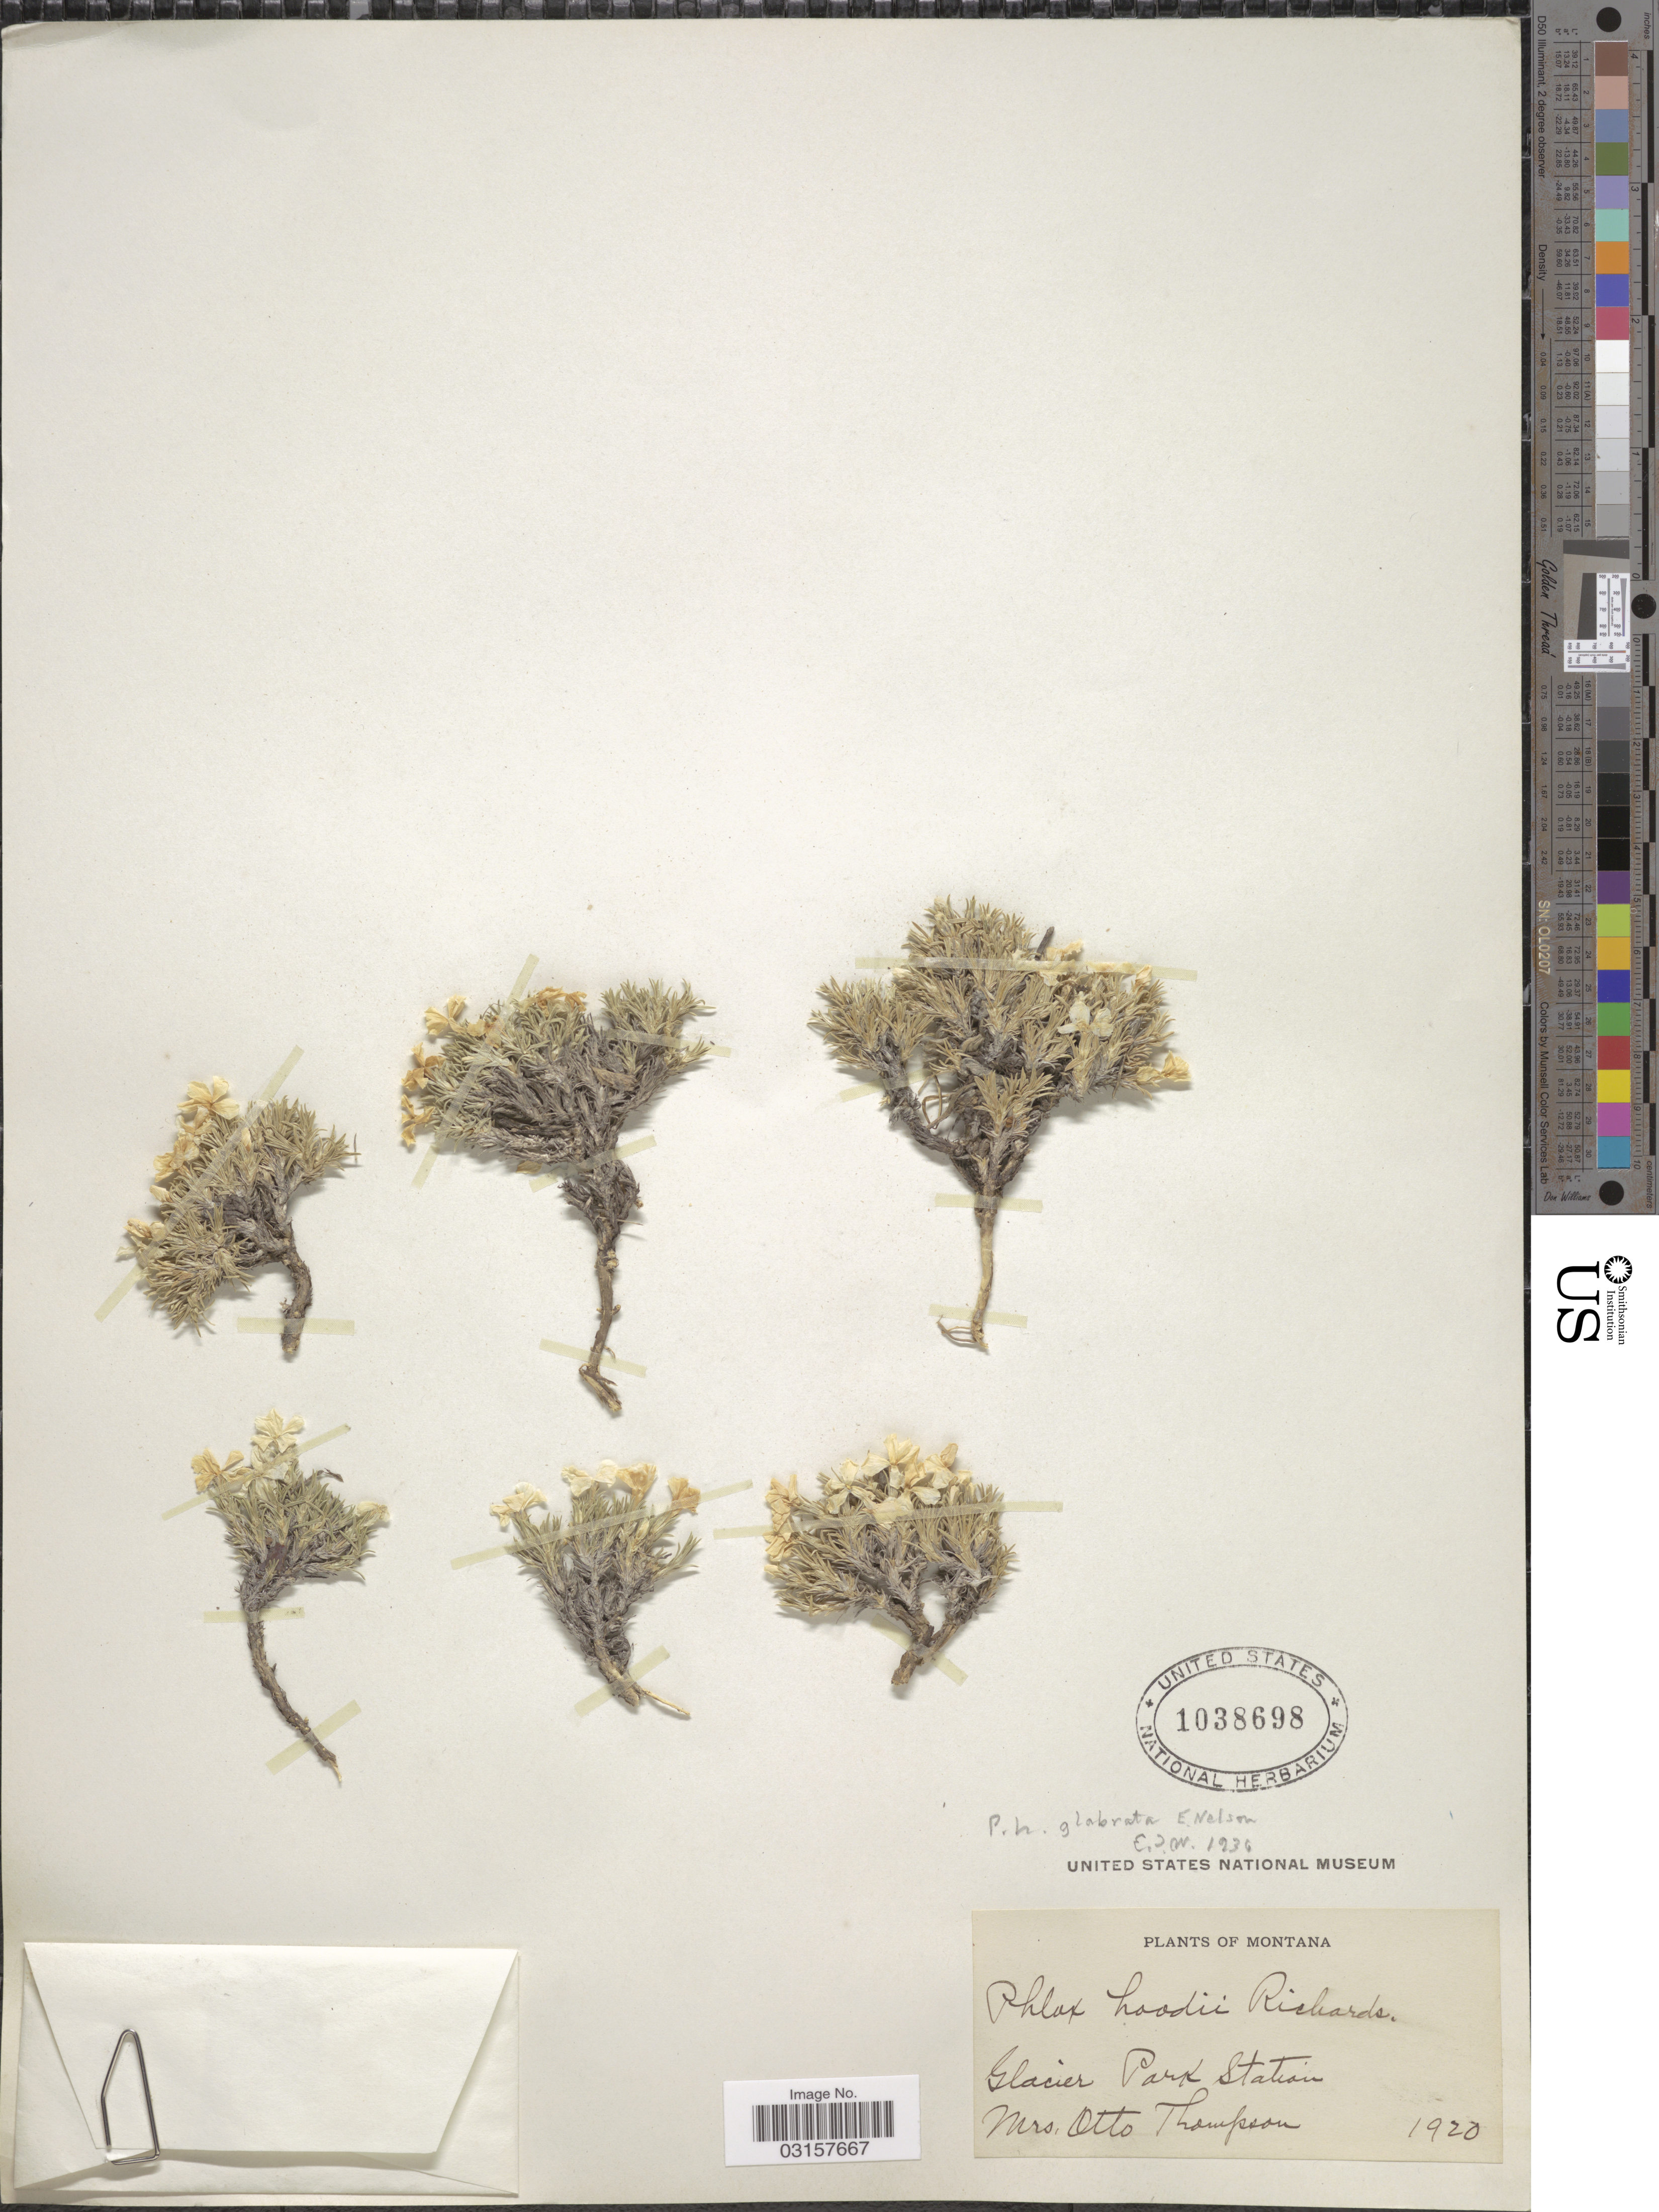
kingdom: Plantae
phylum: Tracheophyta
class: Magnoliopsida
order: Ericales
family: Polemoniaceae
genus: Phlox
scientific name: Phlox hoodii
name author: Richardson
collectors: O. Thompson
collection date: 1920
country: United States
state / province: Montana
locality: Glacier Park Station.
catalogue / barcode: US 1038698